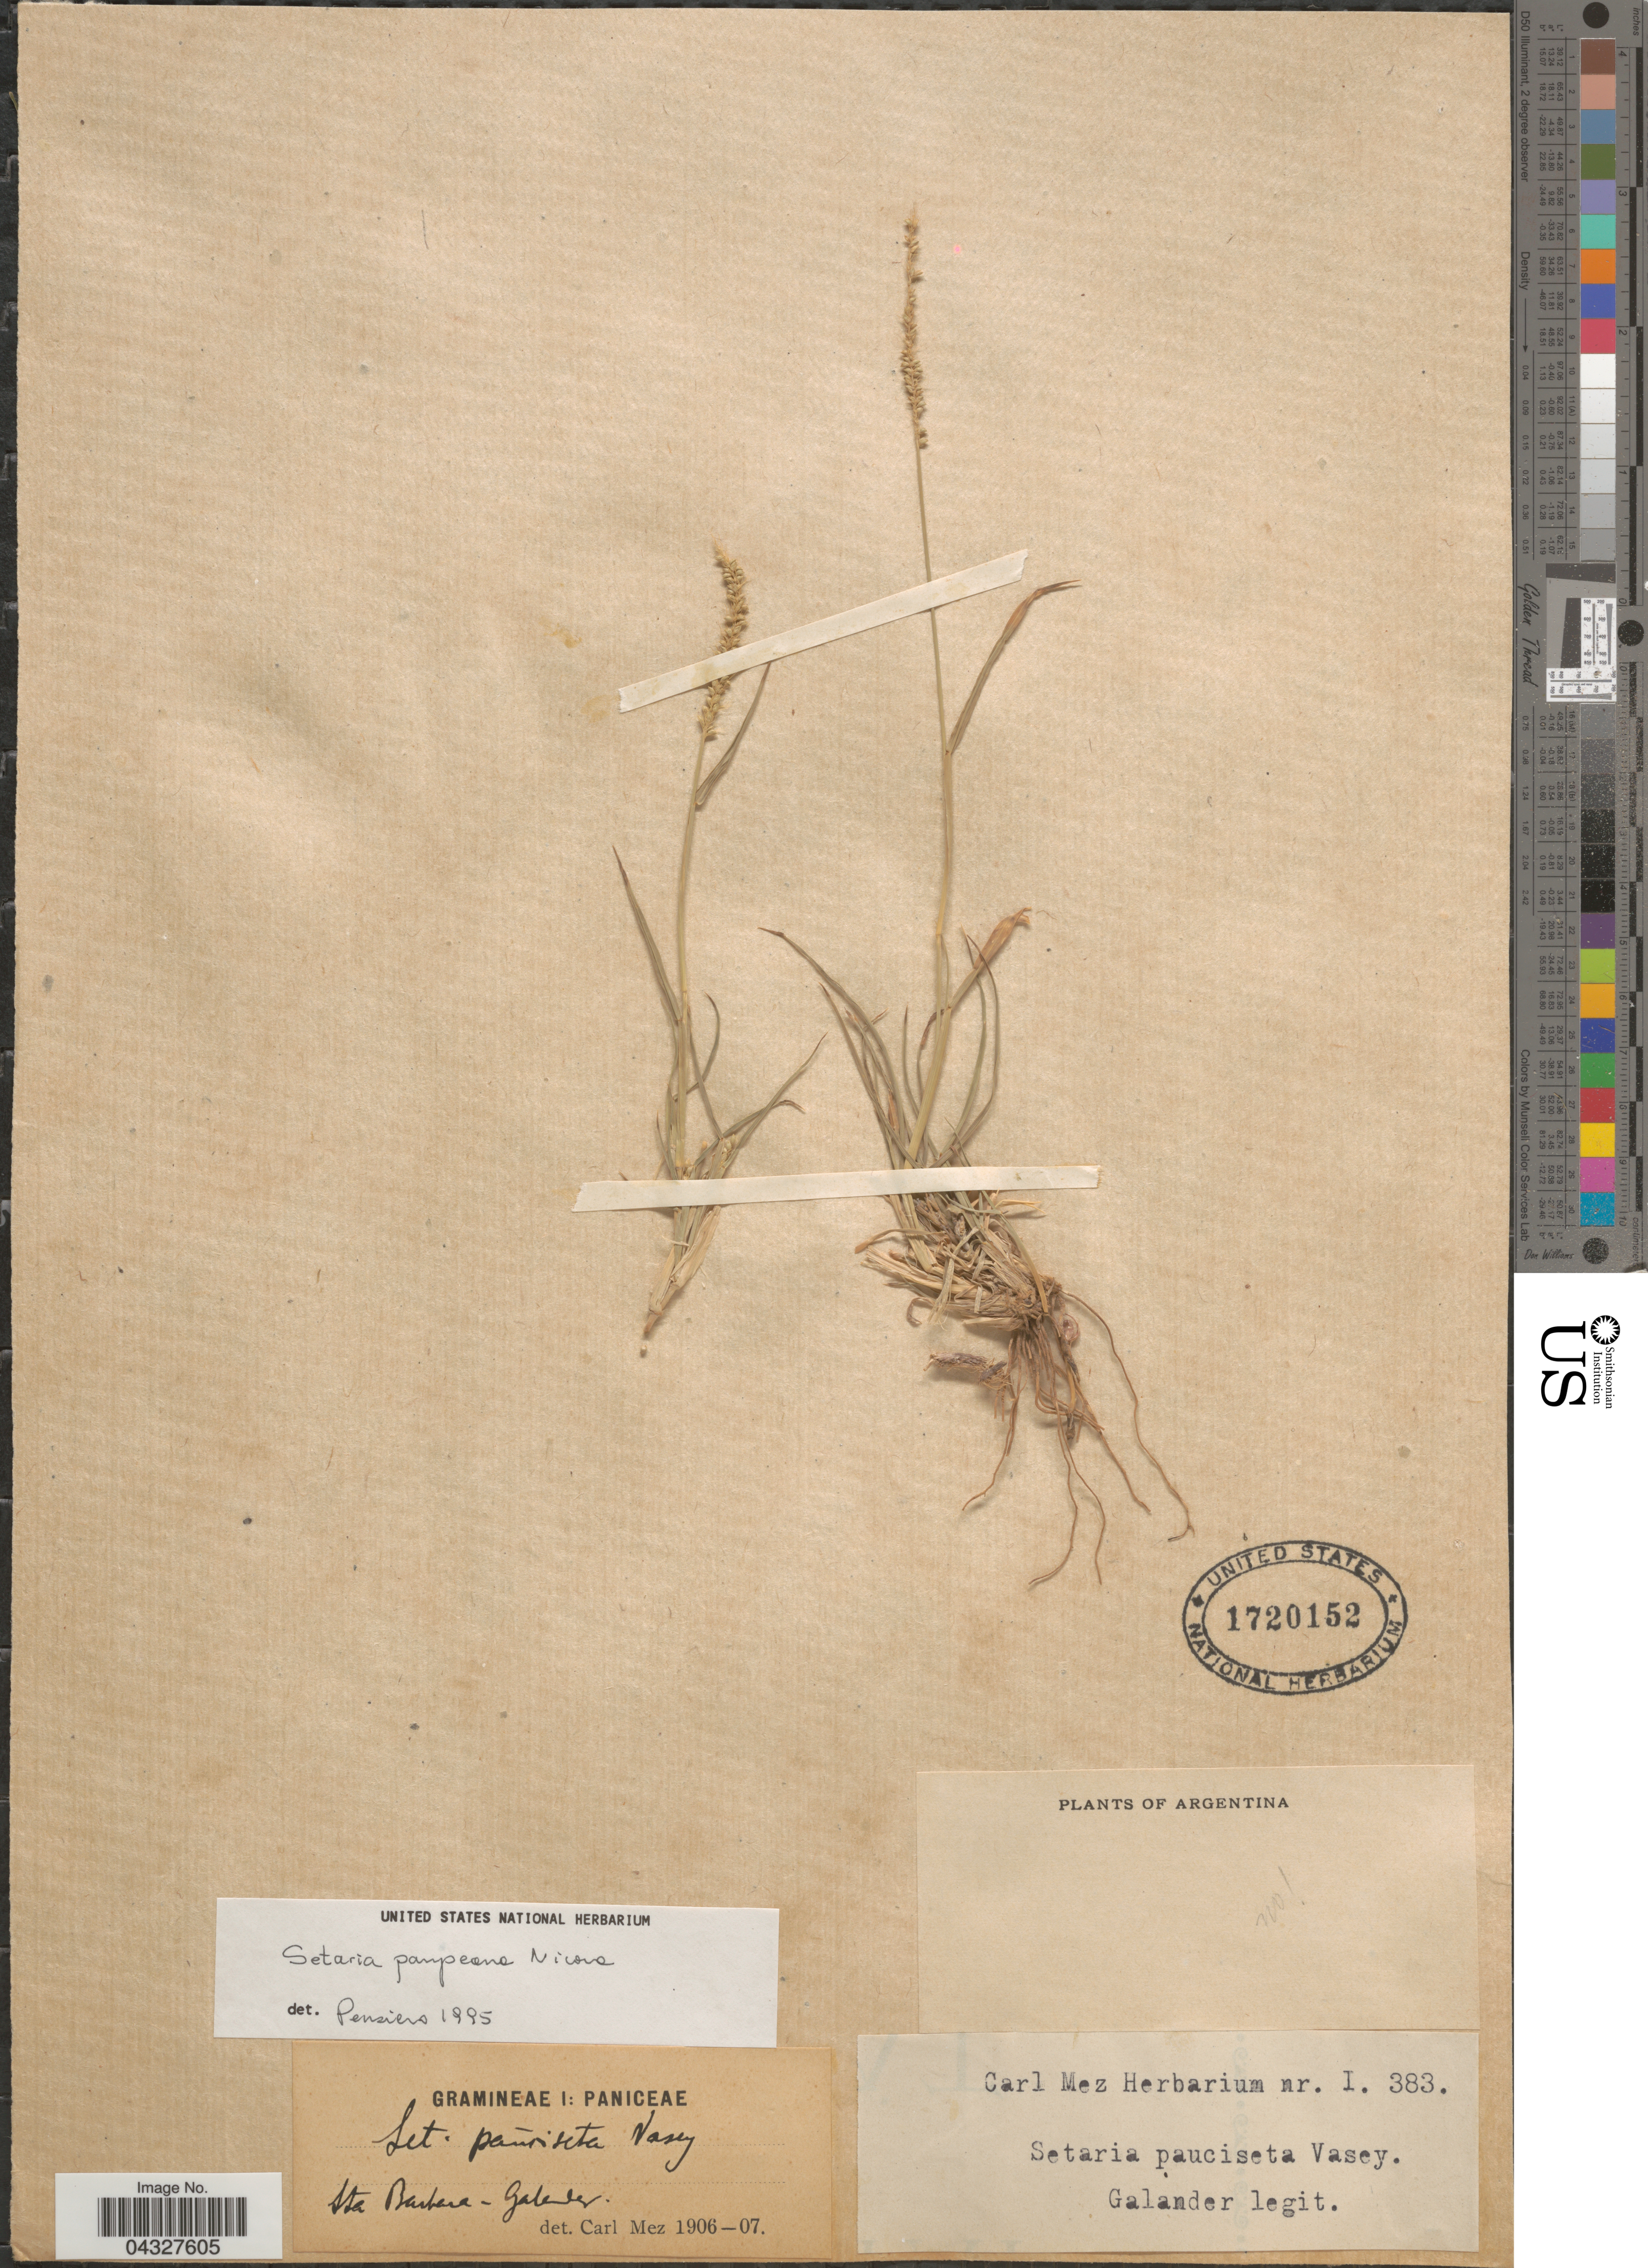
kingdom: Plantae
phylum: Tracheophyta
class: Liliopsida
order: Poales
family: Poaceae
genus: Setaria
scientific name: Setaria pampeana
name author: Parodi ex Nicora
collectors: -. Galander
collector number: I383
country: Argentina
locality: Sta Barbara.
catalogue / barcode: US 1720152